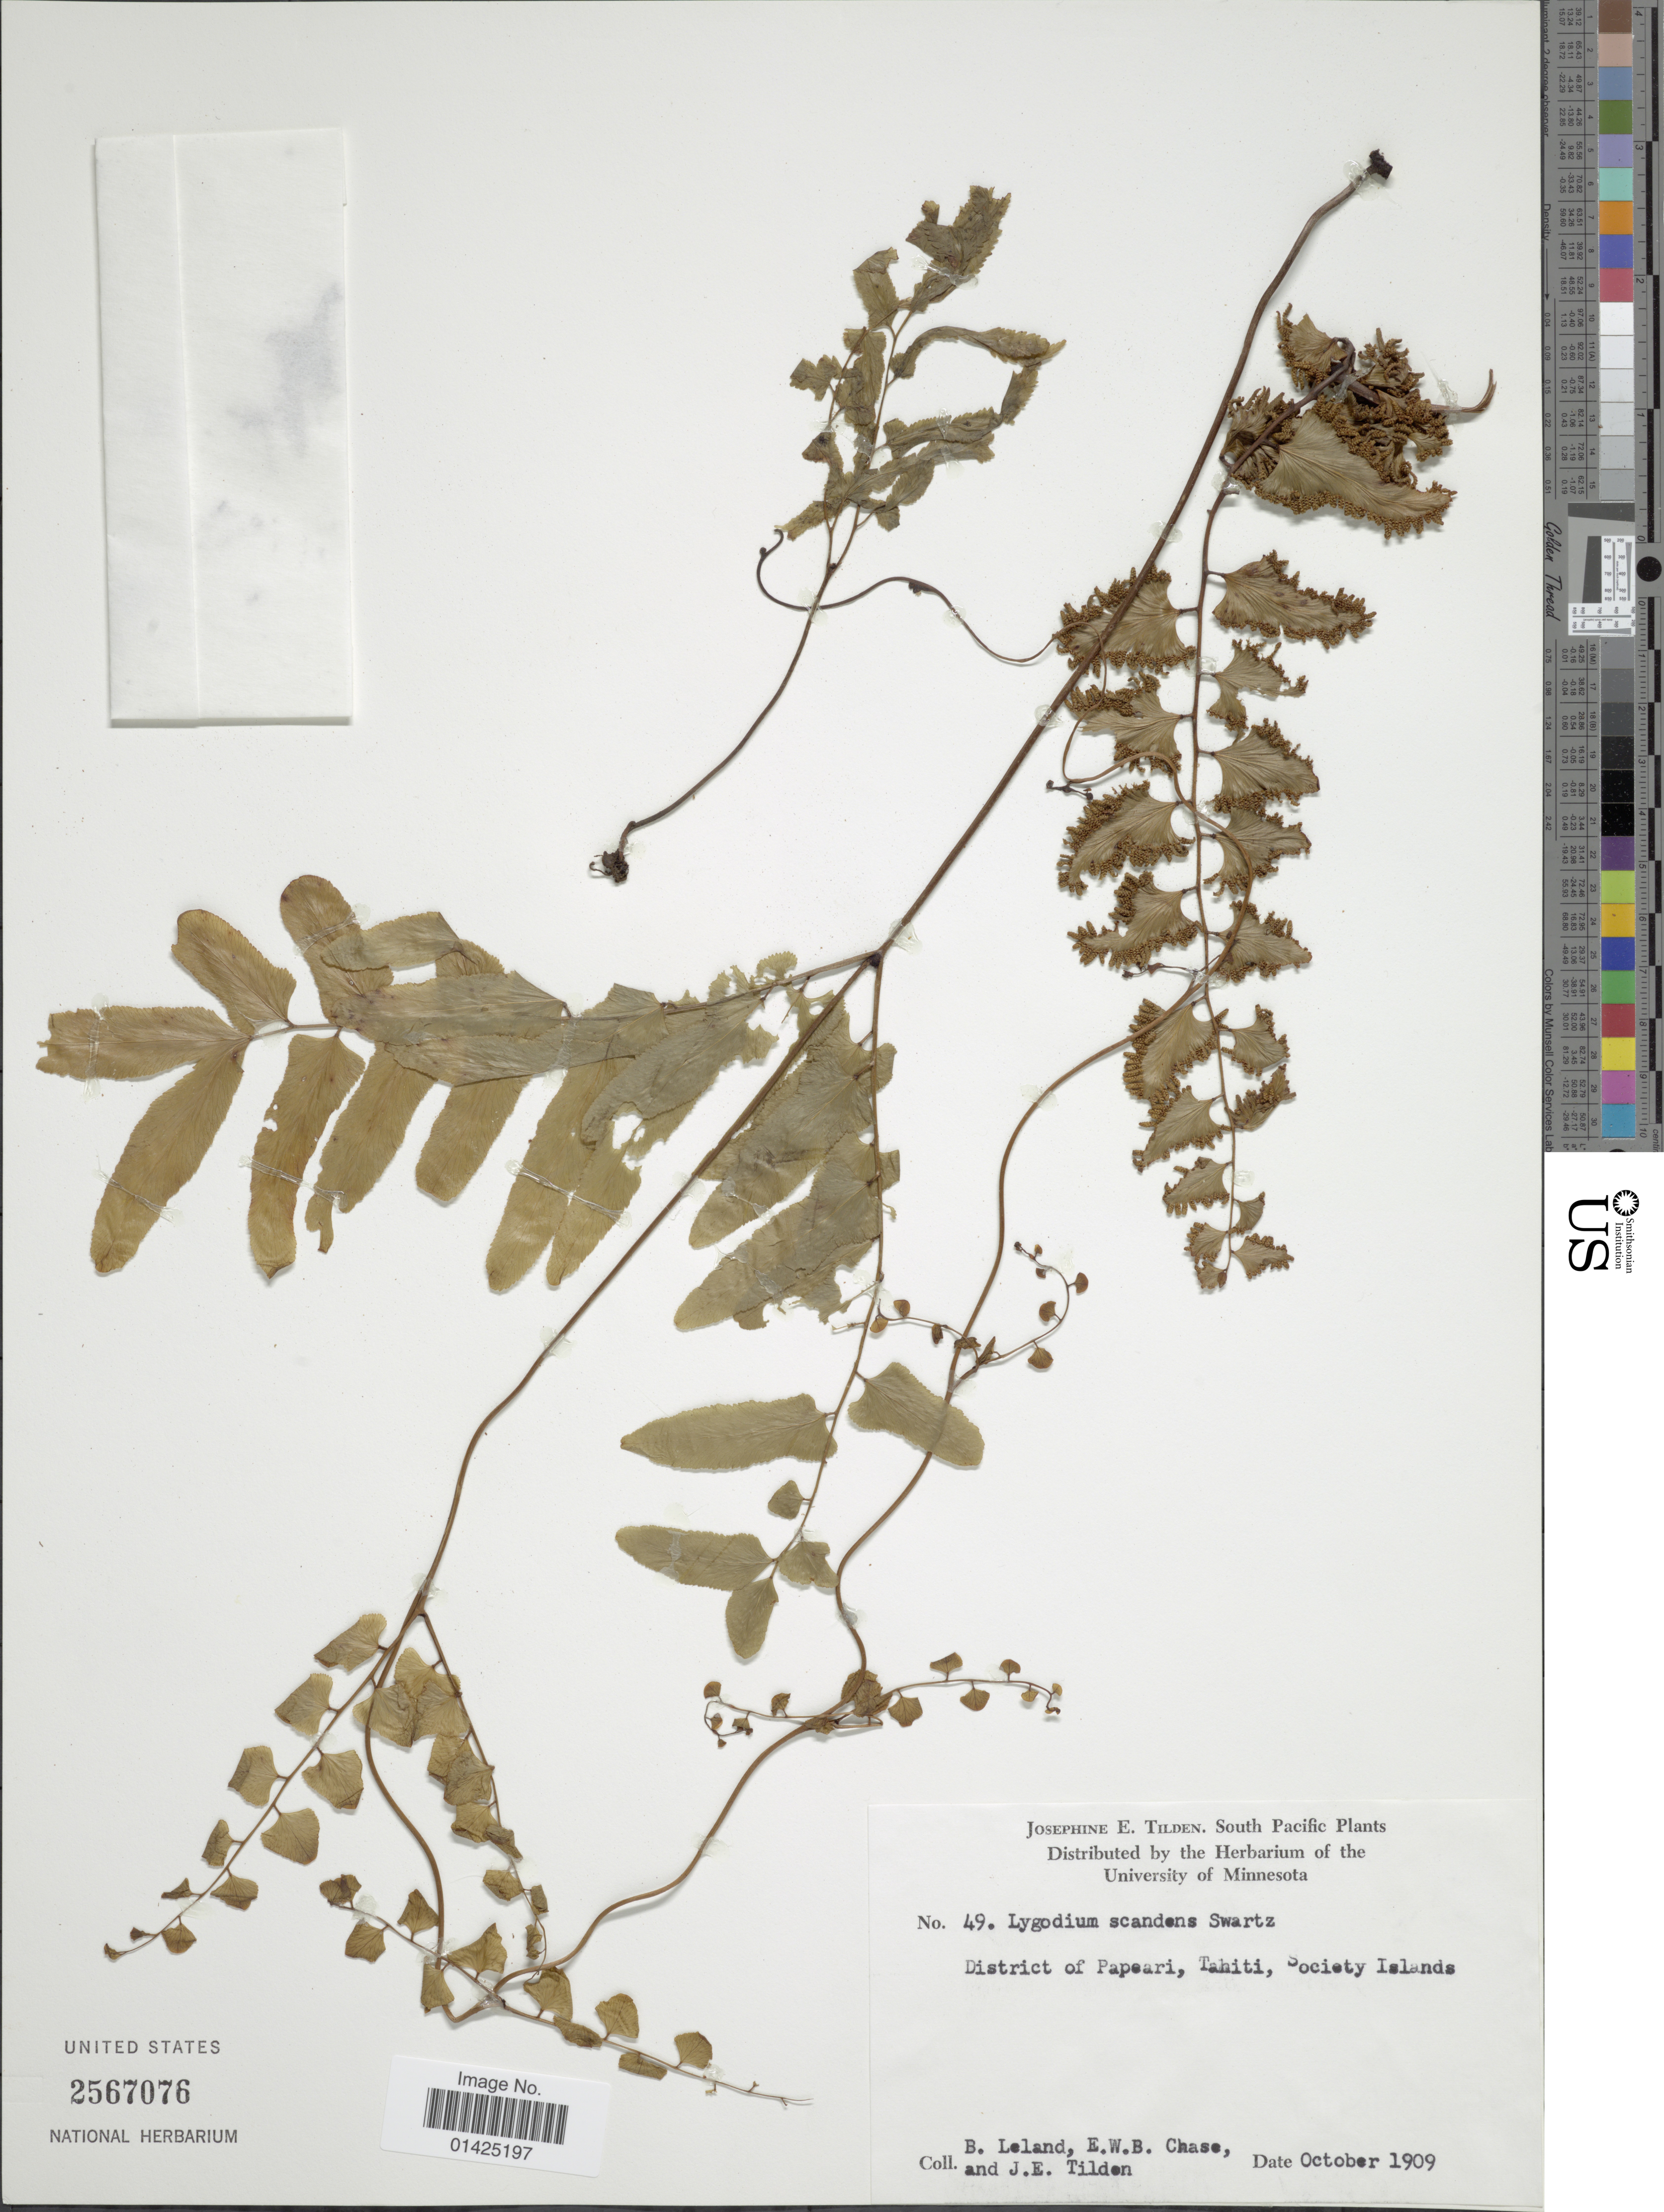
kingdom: Plantae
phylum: Tracheophyta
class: Polypodiopsida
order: Schizaeales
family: Lygodiaceae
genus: Lygodium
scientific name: Lygodium microphyllum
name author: (Cav.) R. Br.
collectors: J. E. Tilden, B. Leland & E. W. Chase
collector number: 49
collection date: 1909-10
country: French Polynesia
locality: South Pacific Plants, District of Papeari, Tihiti. Society islands.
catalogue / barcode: US 2567076